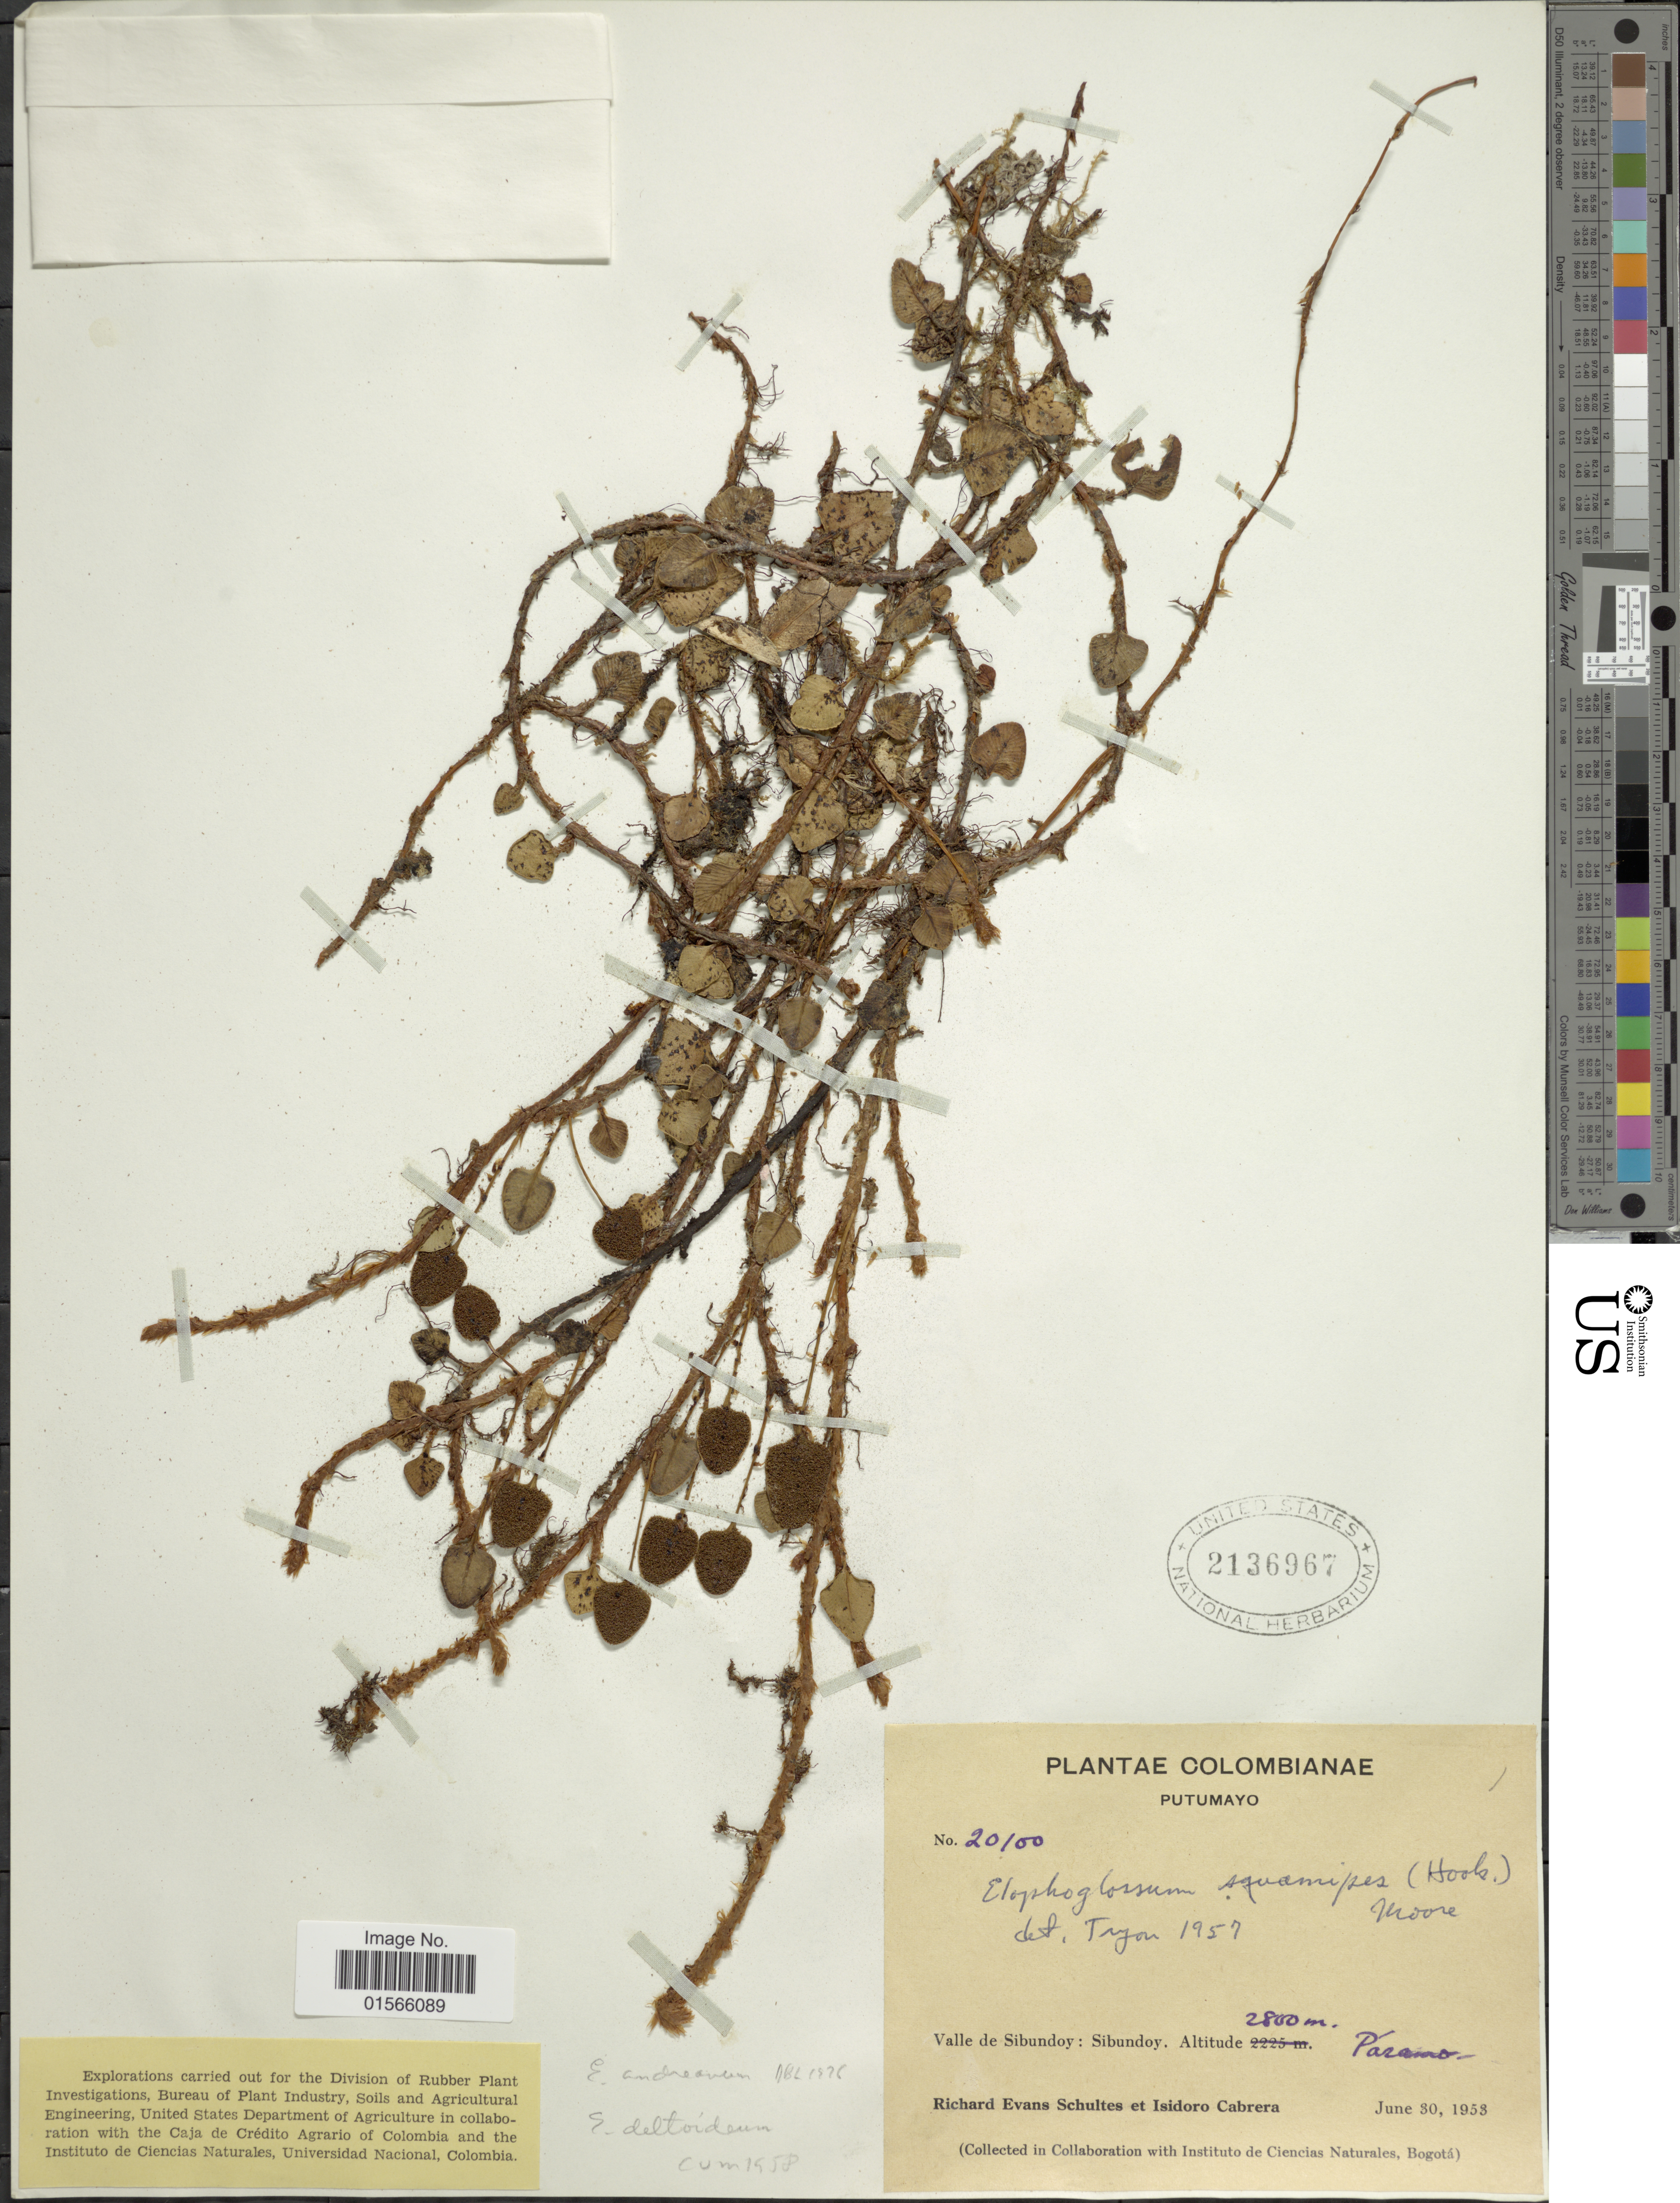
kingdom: Plantae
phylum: Tracheophyta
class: Polypodiopsida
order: Polypodiales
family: Dryopteridaceae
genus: Elaphoglossum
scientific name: Elaphoglossum andreanum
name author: Christ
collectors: R. E. Schultes & I. Cabrera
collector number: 20100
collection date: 1953-06-30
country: Colombia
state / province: Putumayo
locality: Valle de Sibundoy: Sibundoy, Páramo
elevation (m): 2800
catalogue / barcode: US 2136967